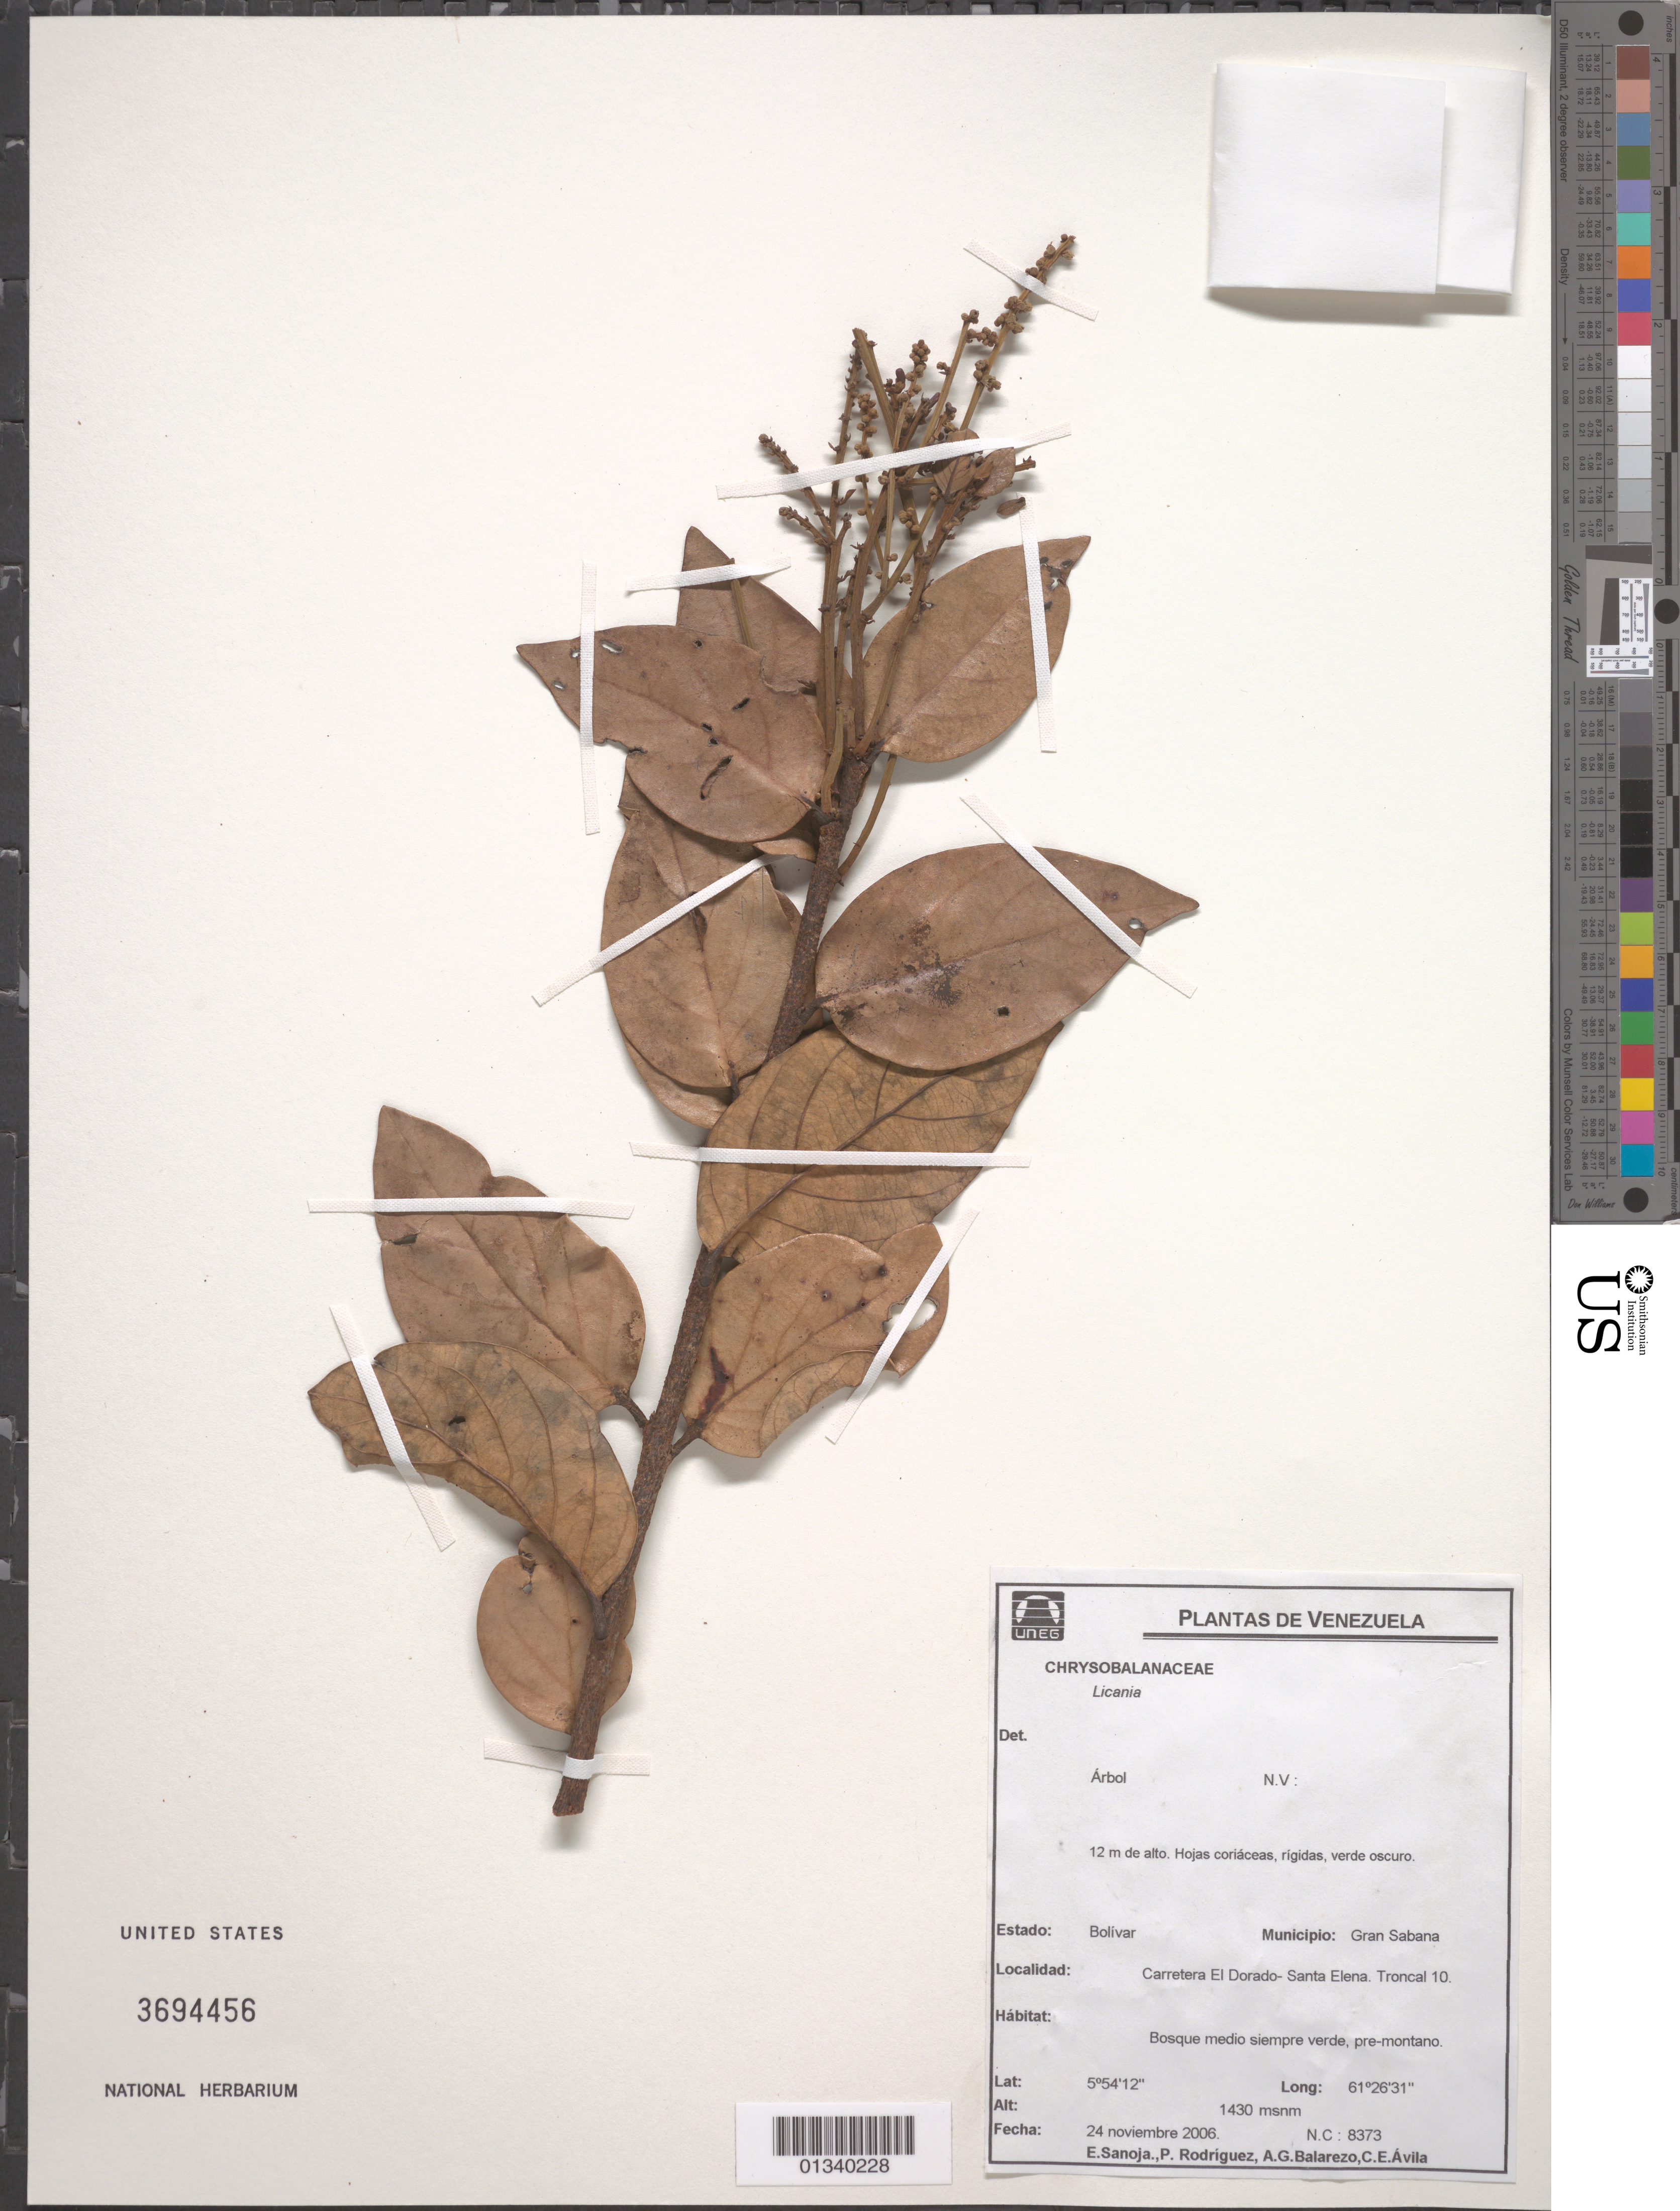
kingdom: Plantae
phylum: Tracheophyta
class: Magnoliopsida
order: Malpighiales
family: Chrysobalanaceae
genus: Licania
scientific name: Licania sp.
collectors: E. Sanoja, P. Rodriguez, A. Balarezo & C. Avila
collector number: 8373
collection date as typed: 24 November 2006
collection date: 2006-11-24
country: Venezuela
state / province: Bolivar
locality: Gran Sabana; Carretera El Dorado - Santa Elena. Troncal 10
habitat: Bosque medio siempre verde, pre-montano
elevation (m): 1430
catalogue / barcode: US 3694456